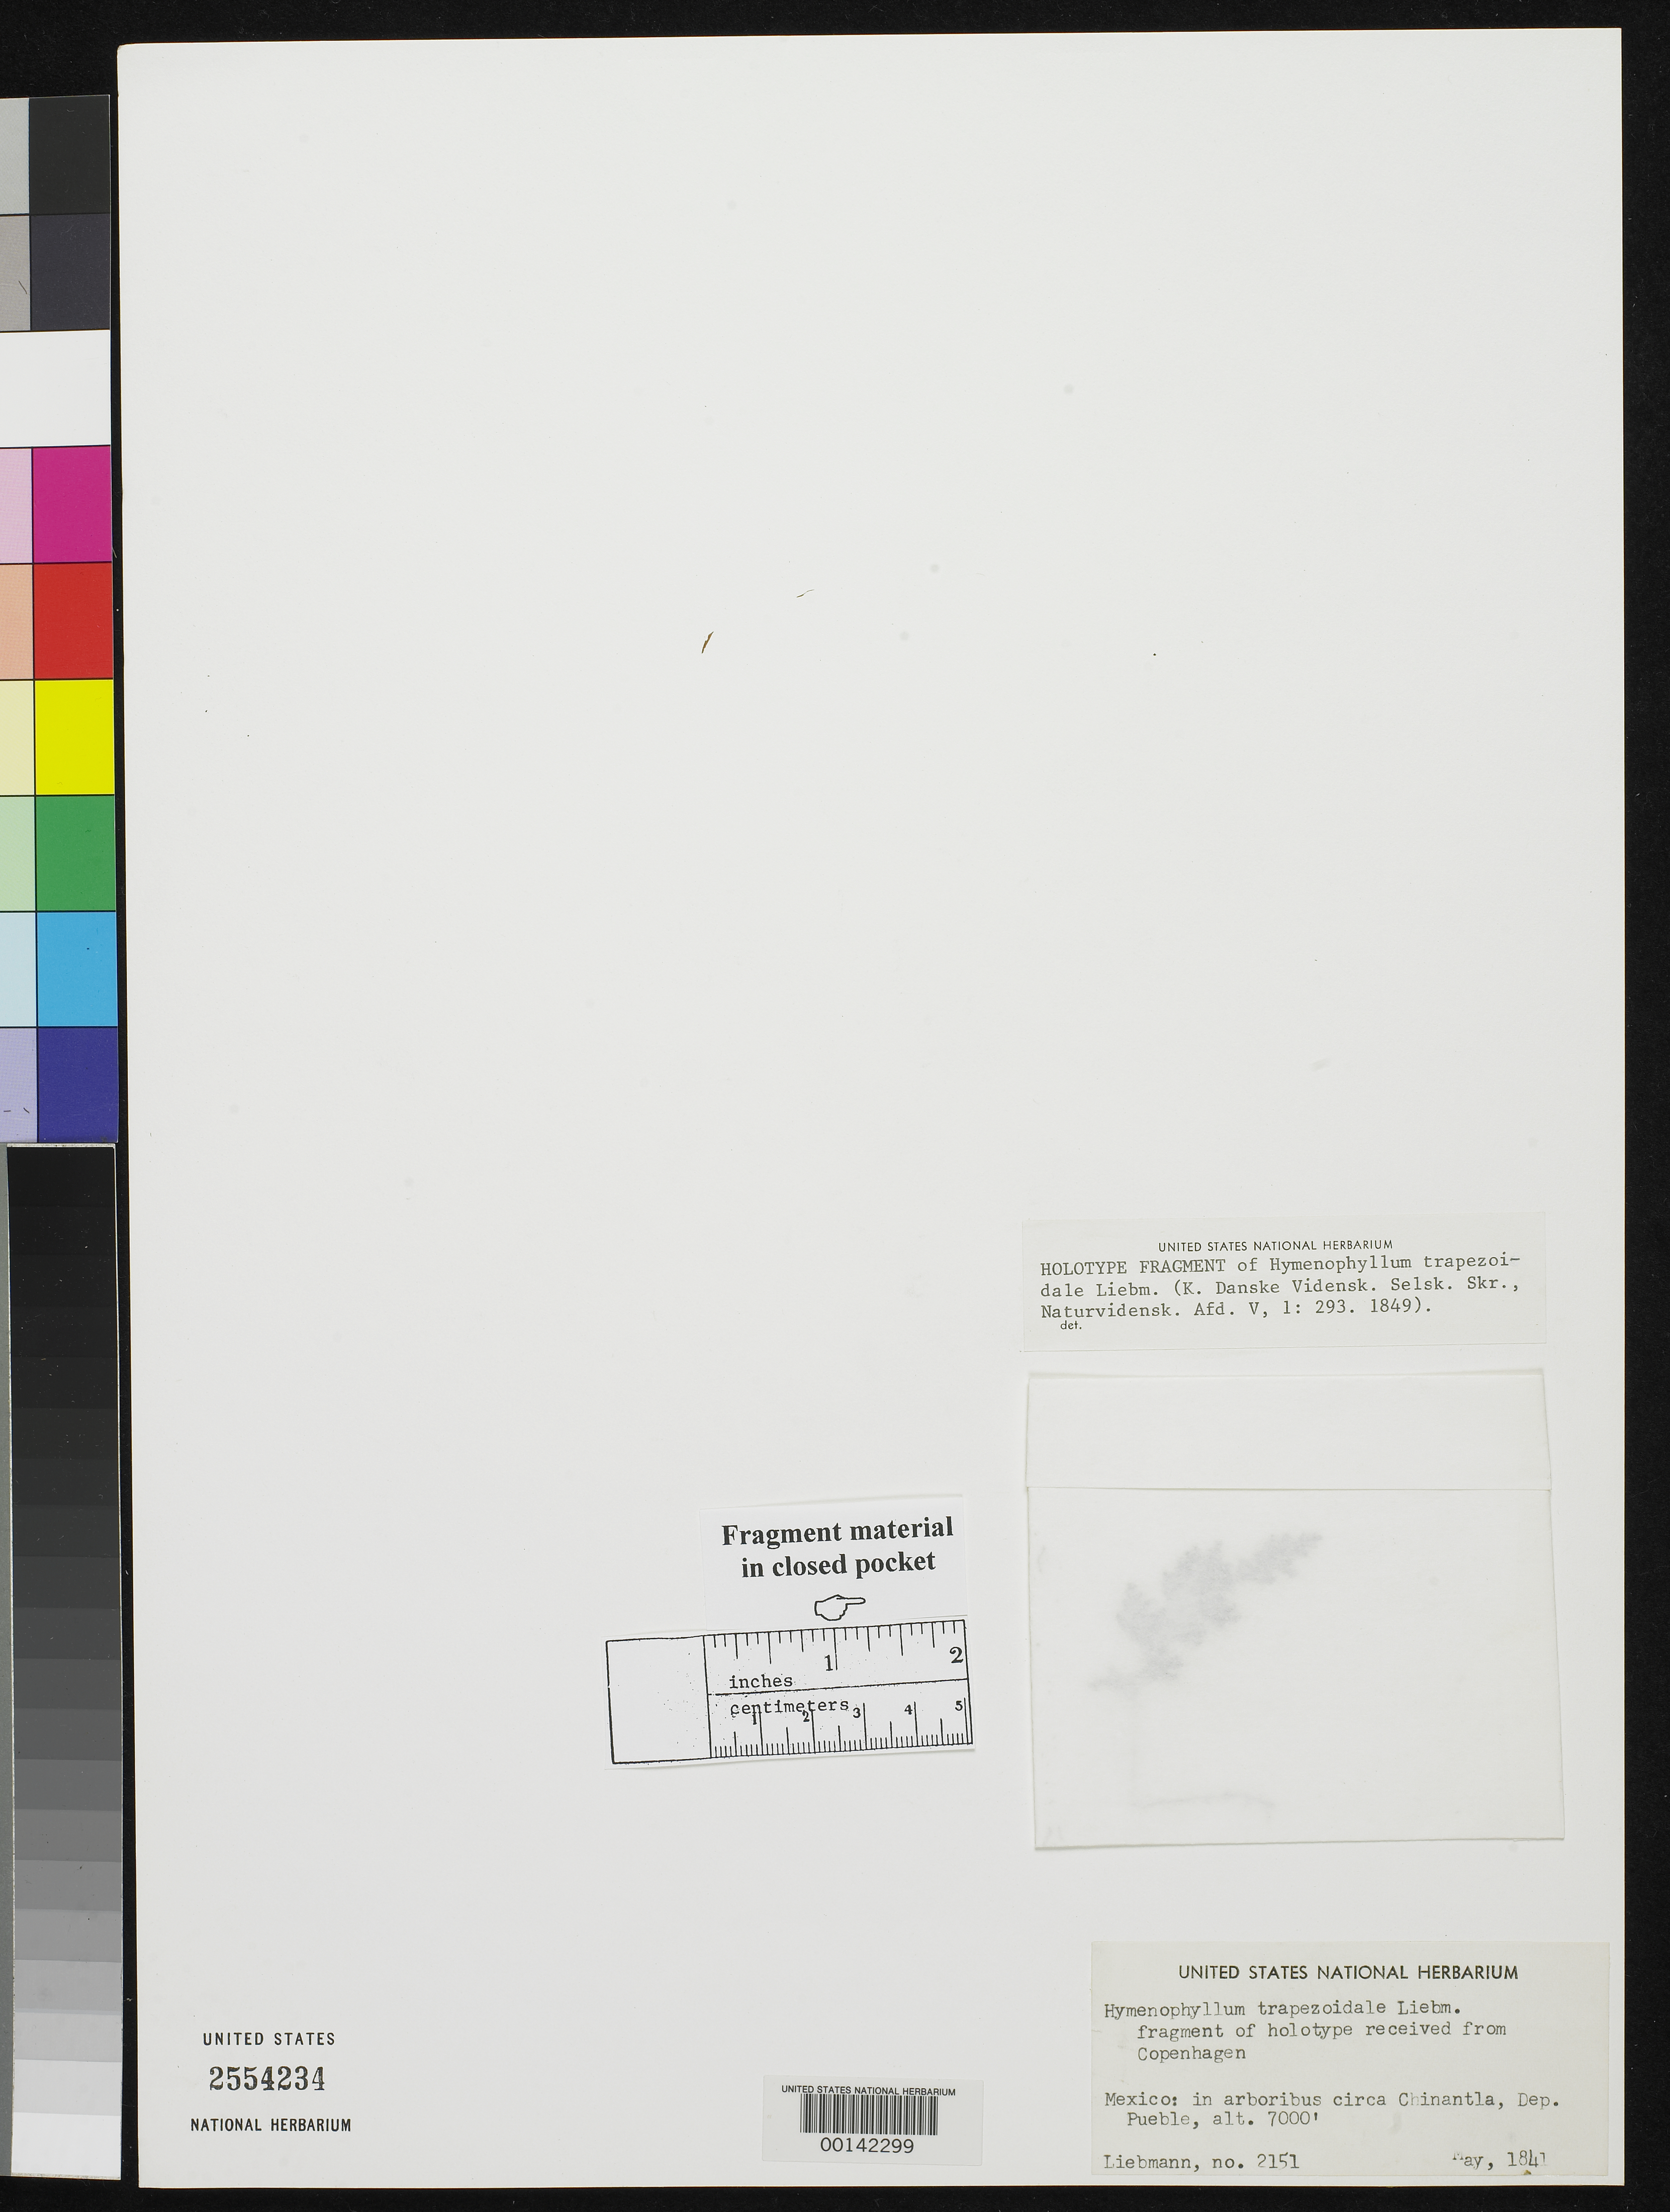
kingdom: Plantae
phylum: Tracheophyta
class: Polypodiopsida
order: Hymenophyllales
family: Hymenophyllaceae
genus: Hymenophyllum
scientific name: Hymenophyllum trapezoidale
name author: Liebm.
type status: Type Fragment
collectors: F. M. Liebmann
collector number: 2151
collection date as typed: May 1941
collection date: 1941-05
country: Mexico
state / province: Puebla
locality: Near Chinantla; alt. 7000 Ft.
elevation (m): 2134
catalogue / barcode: US 2554234